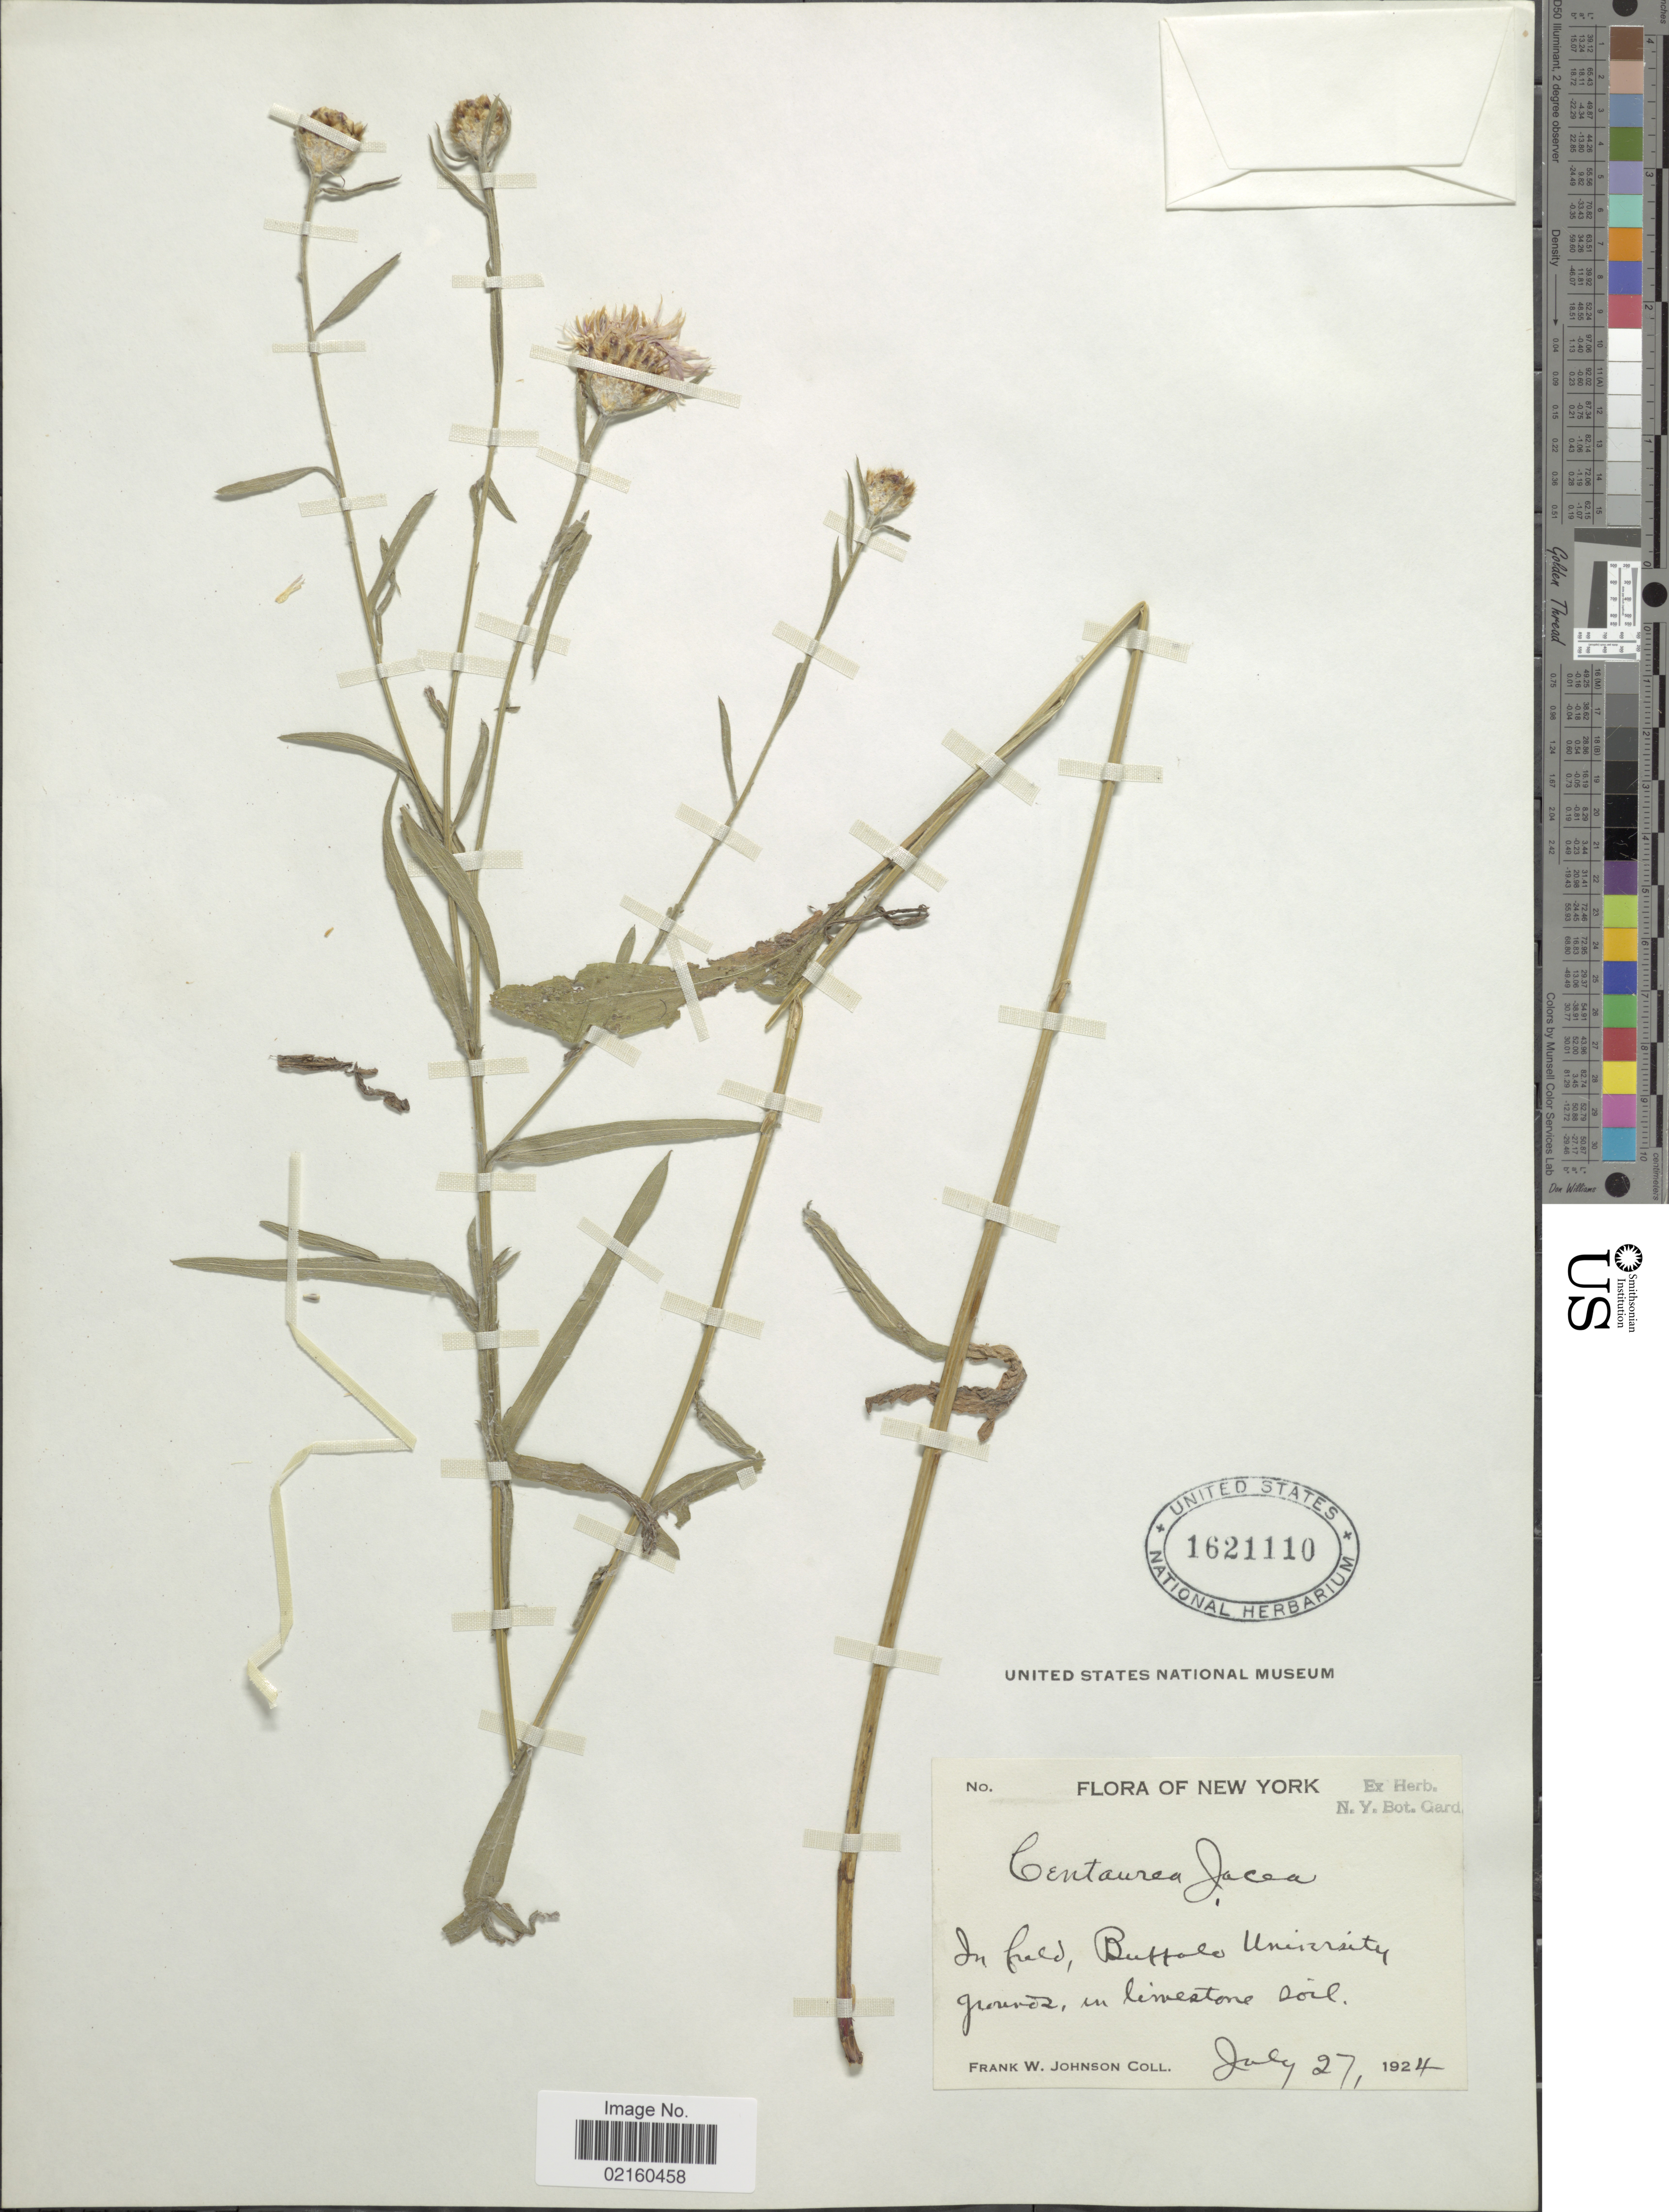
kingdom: Plantae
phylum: Tracheophyta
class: Magnoliopsida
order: Asterales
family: Asteraceae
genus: Centaurea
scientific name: Centaurea jacea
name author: L.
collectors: F. W. Johnson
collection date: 1924-07-27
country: United States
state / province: New York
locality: Buffalo University grounds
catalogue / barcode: US 1621110